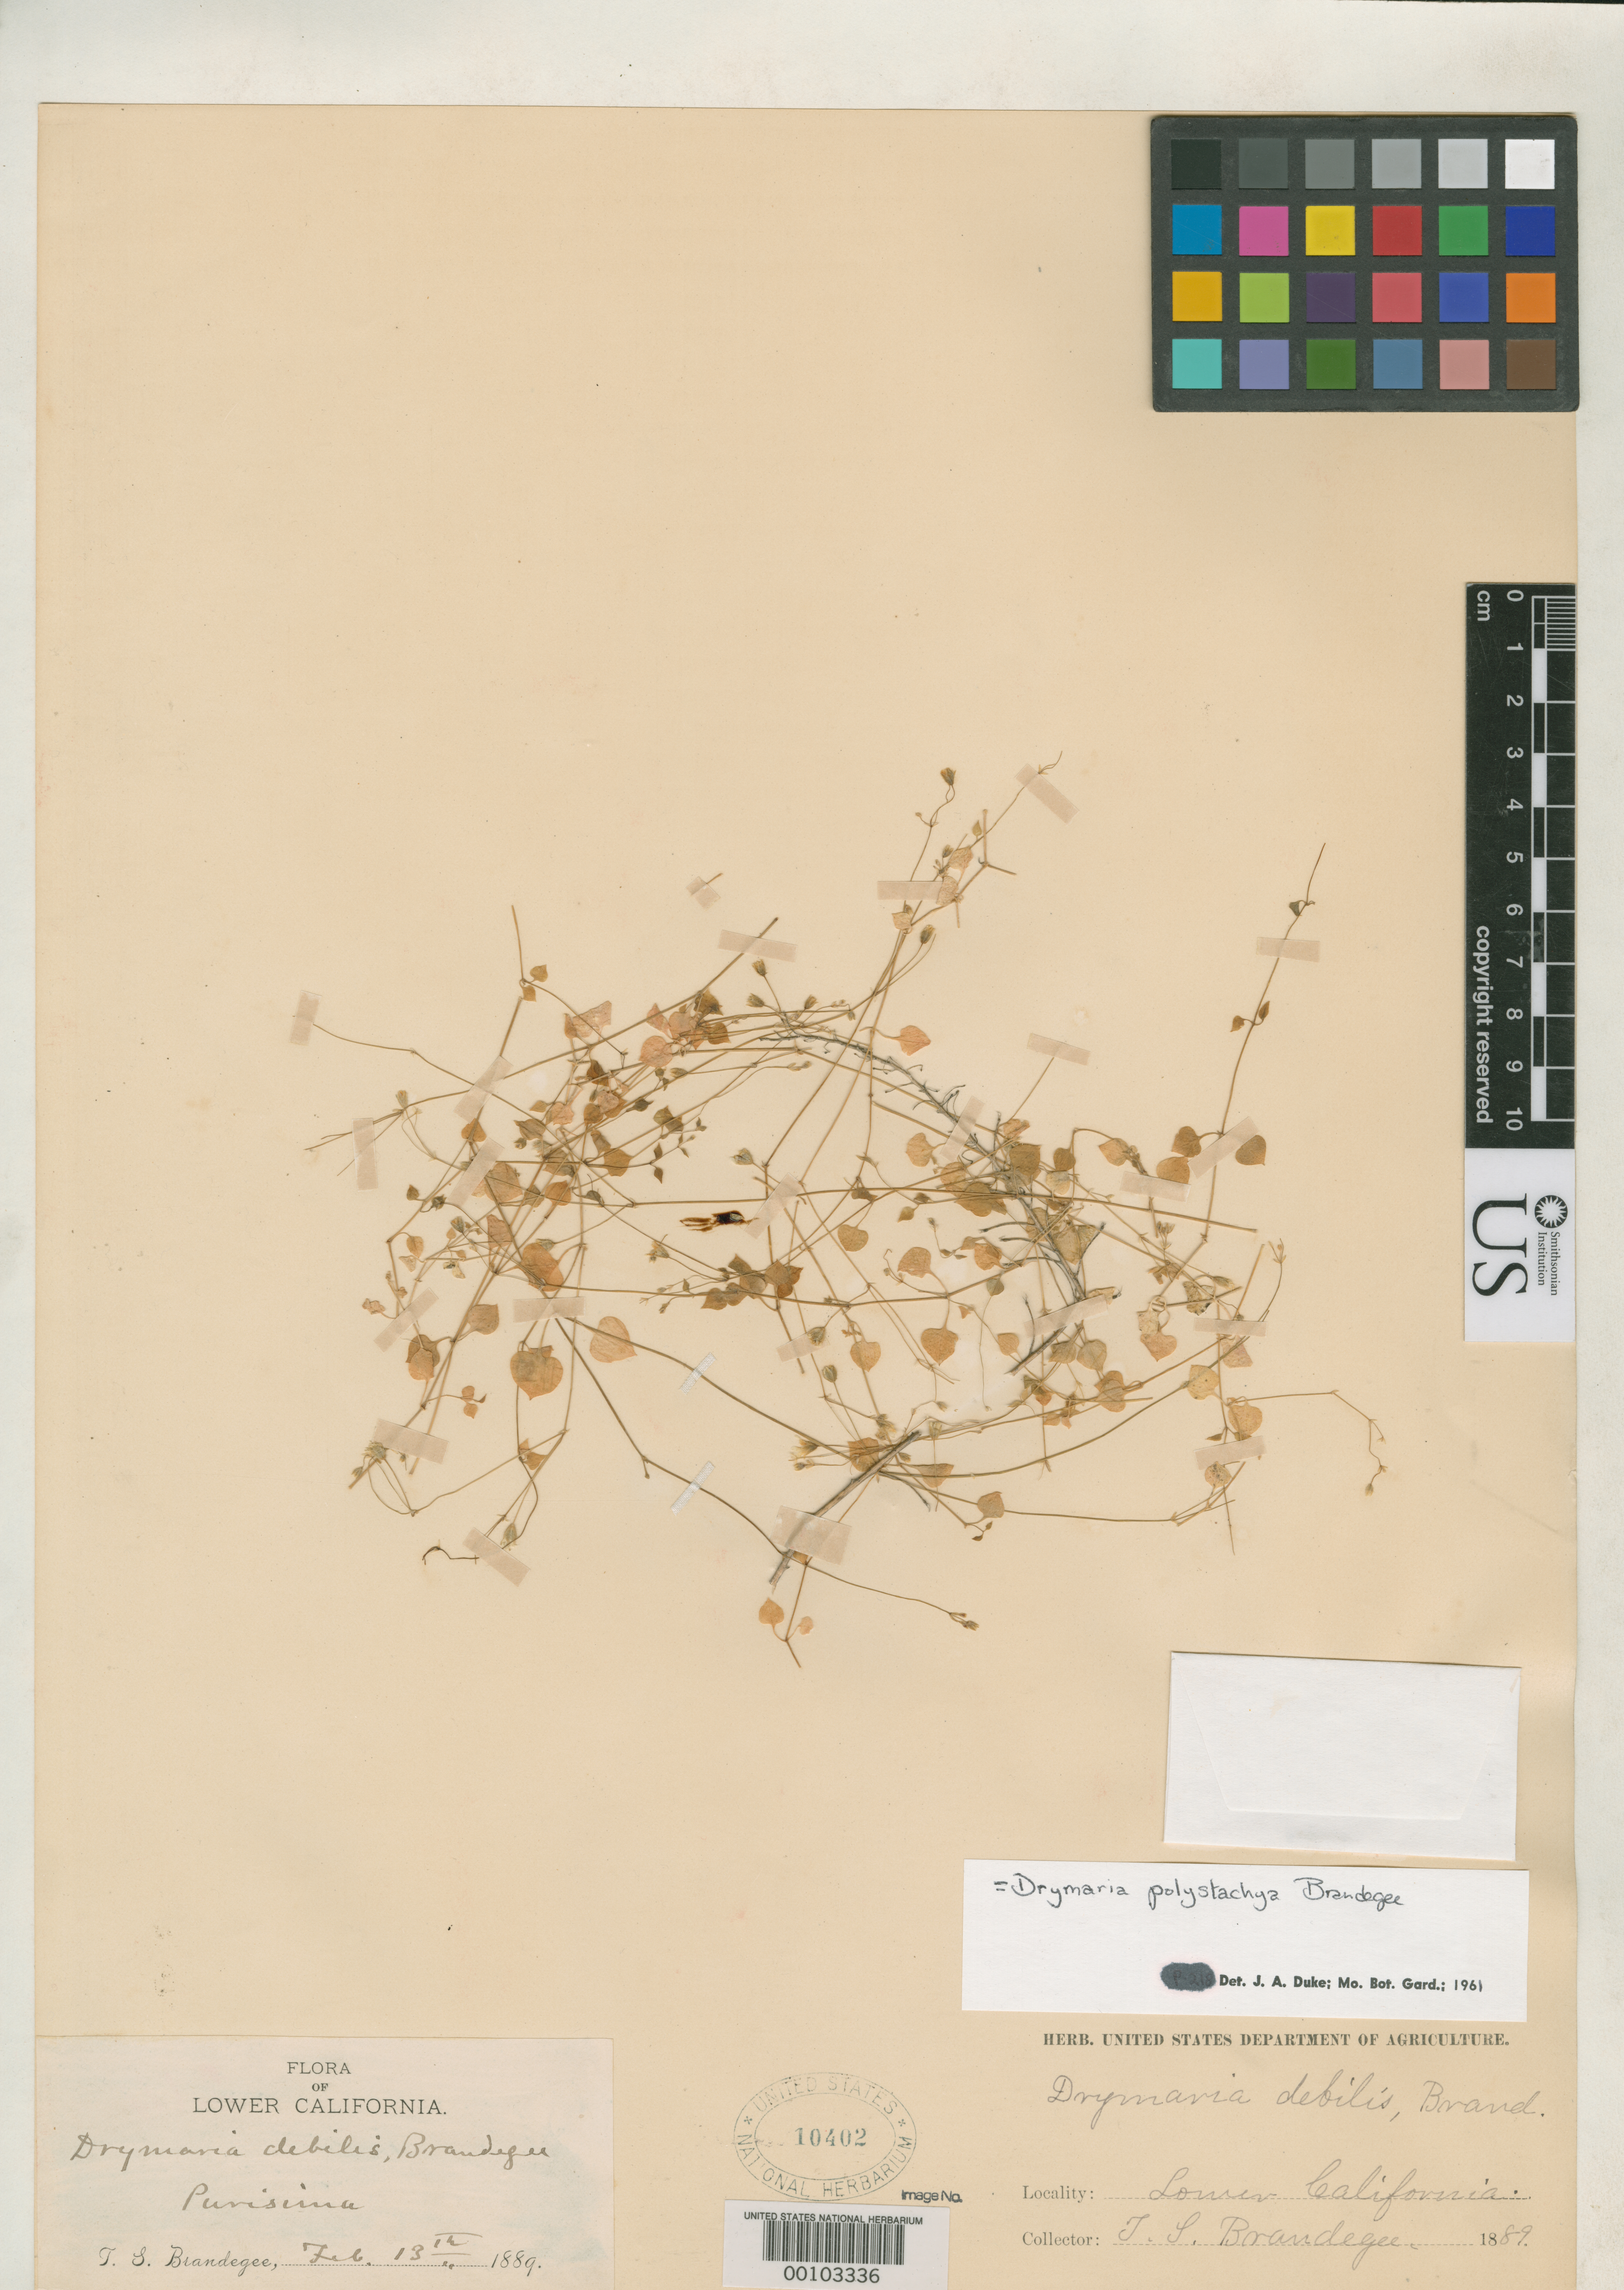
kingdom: Plantae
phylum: Tracheophyta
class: Magnoliopsida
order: Caryophyllales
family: Caryophyllaceae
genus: Drymaria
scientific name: Drymaria debilis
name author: Brandegee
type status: Type Collection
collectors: T. S. Brandegee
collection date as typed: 13 Feb 1889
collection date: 1889-02-13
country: Mexico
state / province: Baja California Sur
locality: Purisima.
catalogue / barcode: US 10402